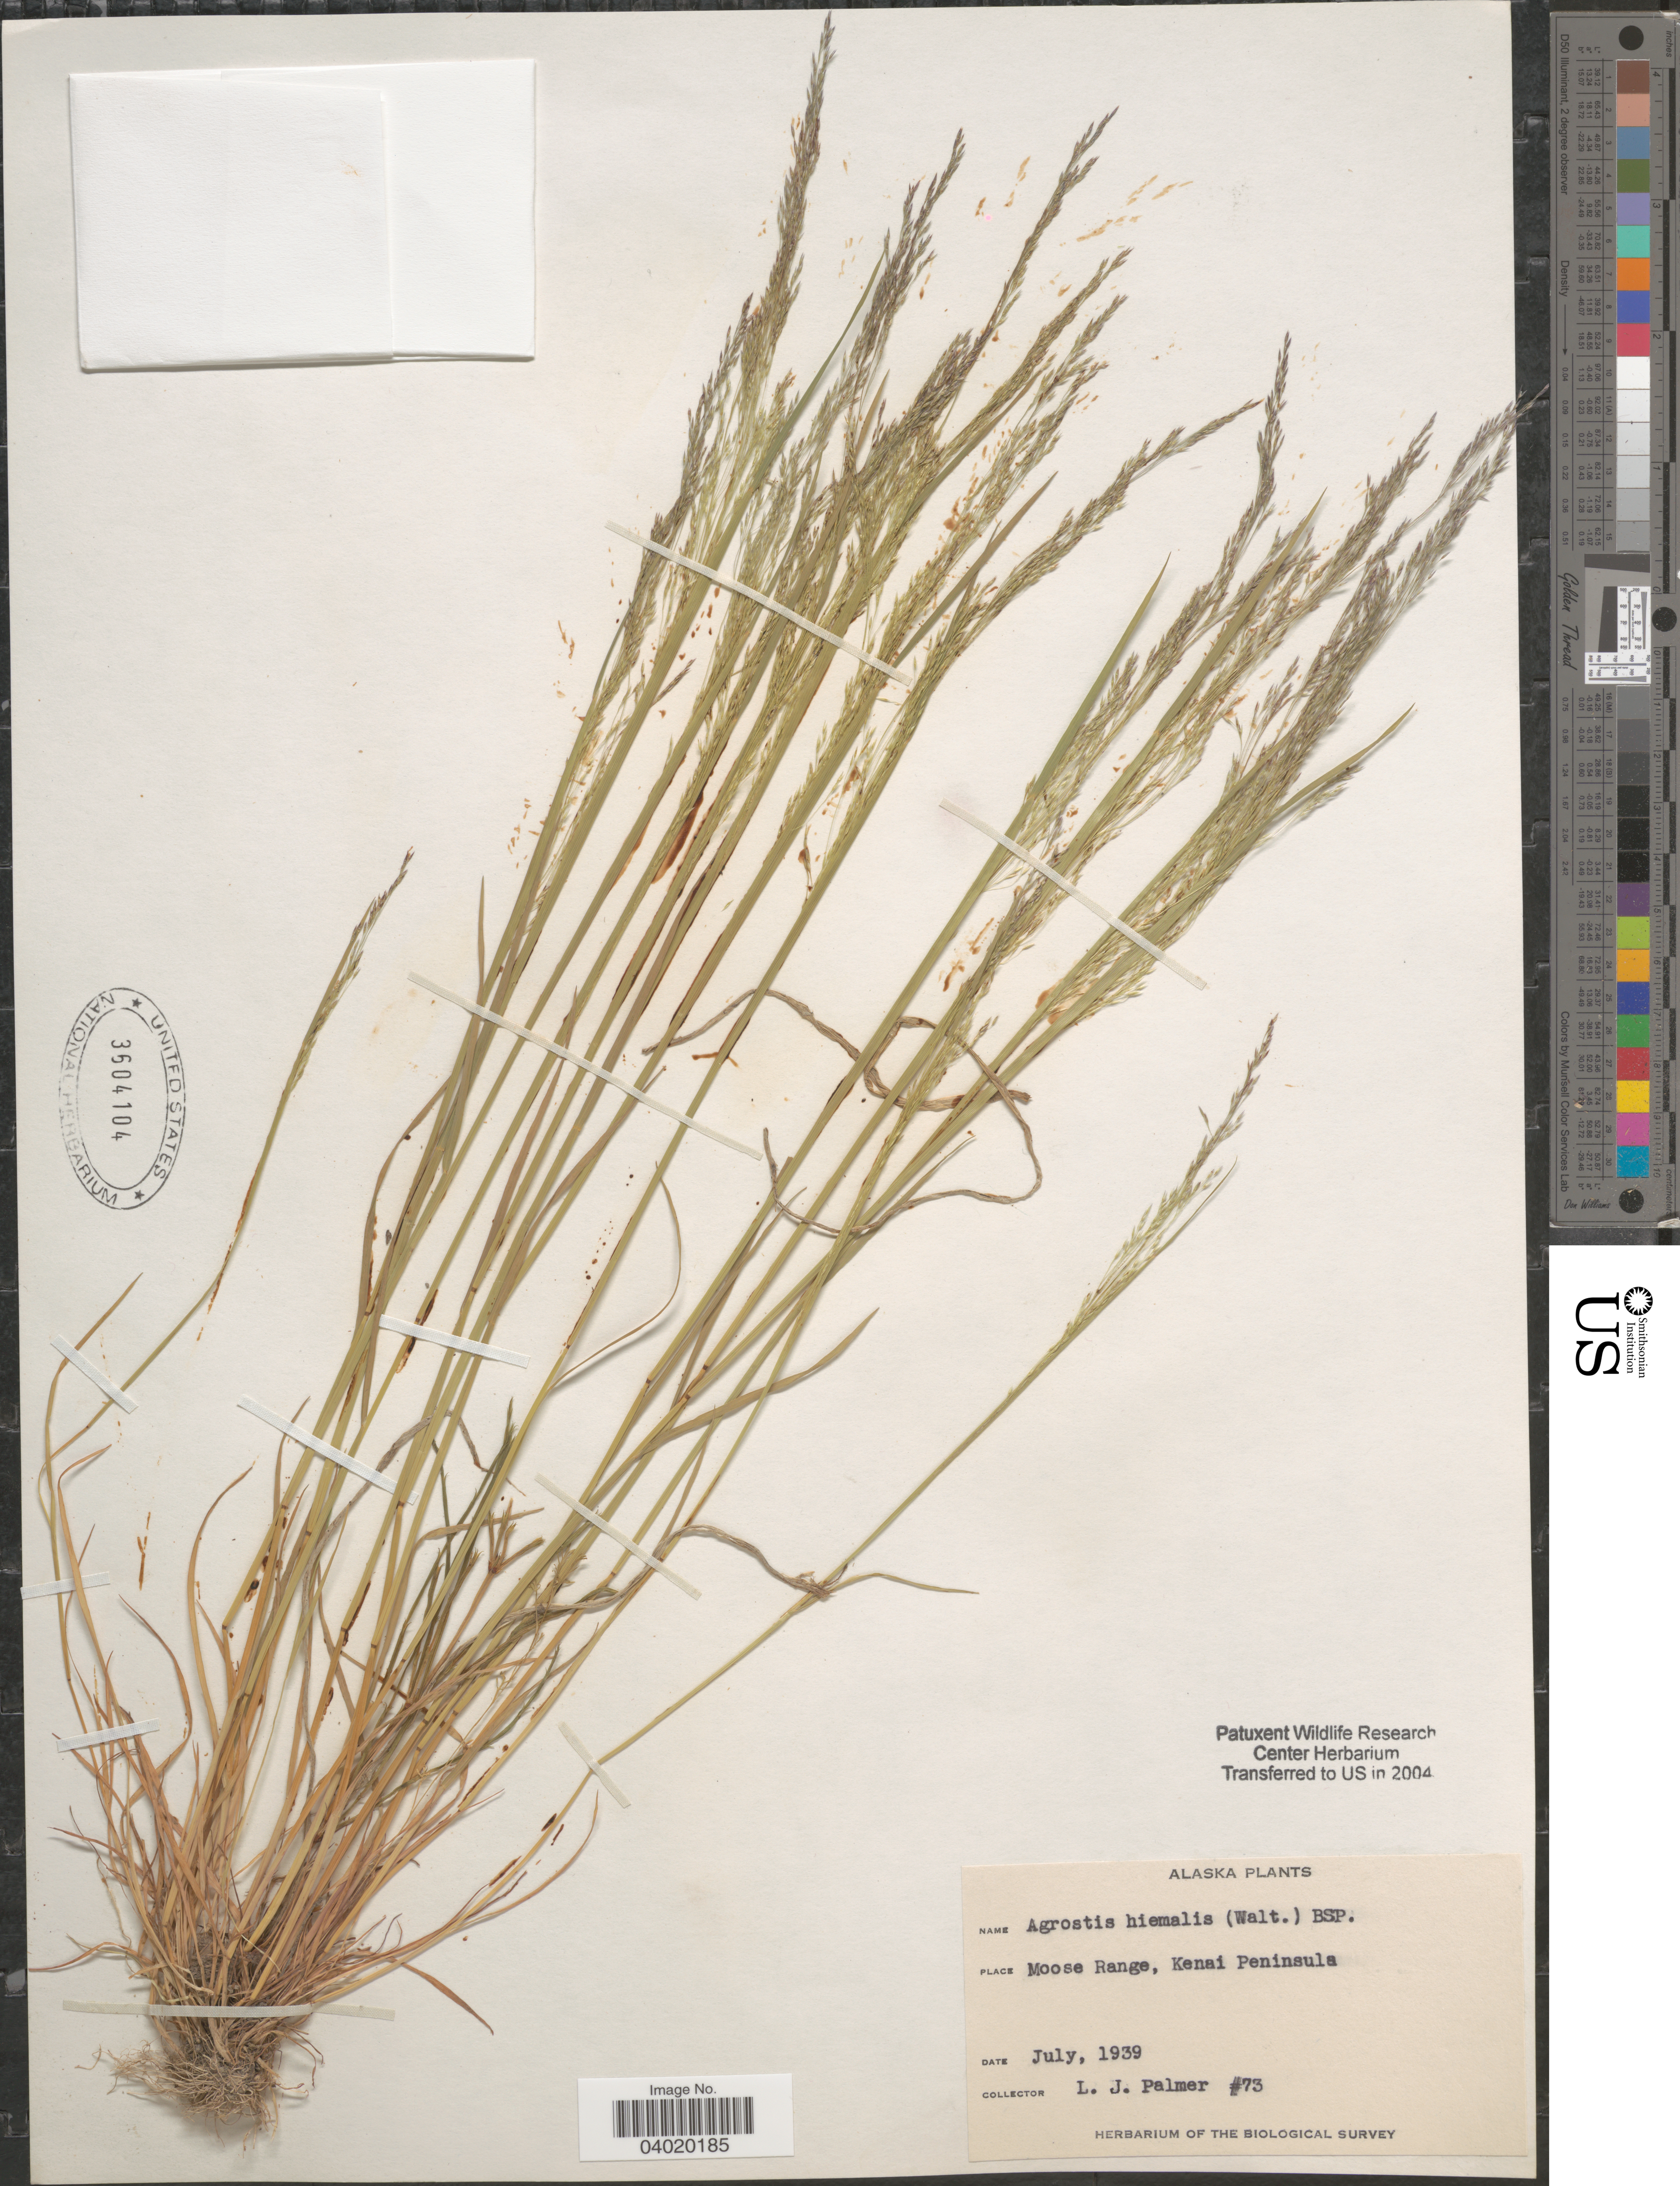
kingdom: Plantae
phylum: Tracheophyta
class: Liliopsida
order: Poales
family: Poaceae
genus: Agrostis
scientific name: Agrostis hyemalis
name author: (Walter) Britton et al.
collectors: L. J. Palmer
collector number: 73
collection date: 1939-07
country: United States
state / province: Alaska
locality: Moose Range, Kenai Peninsula.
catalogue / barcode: US 3604104